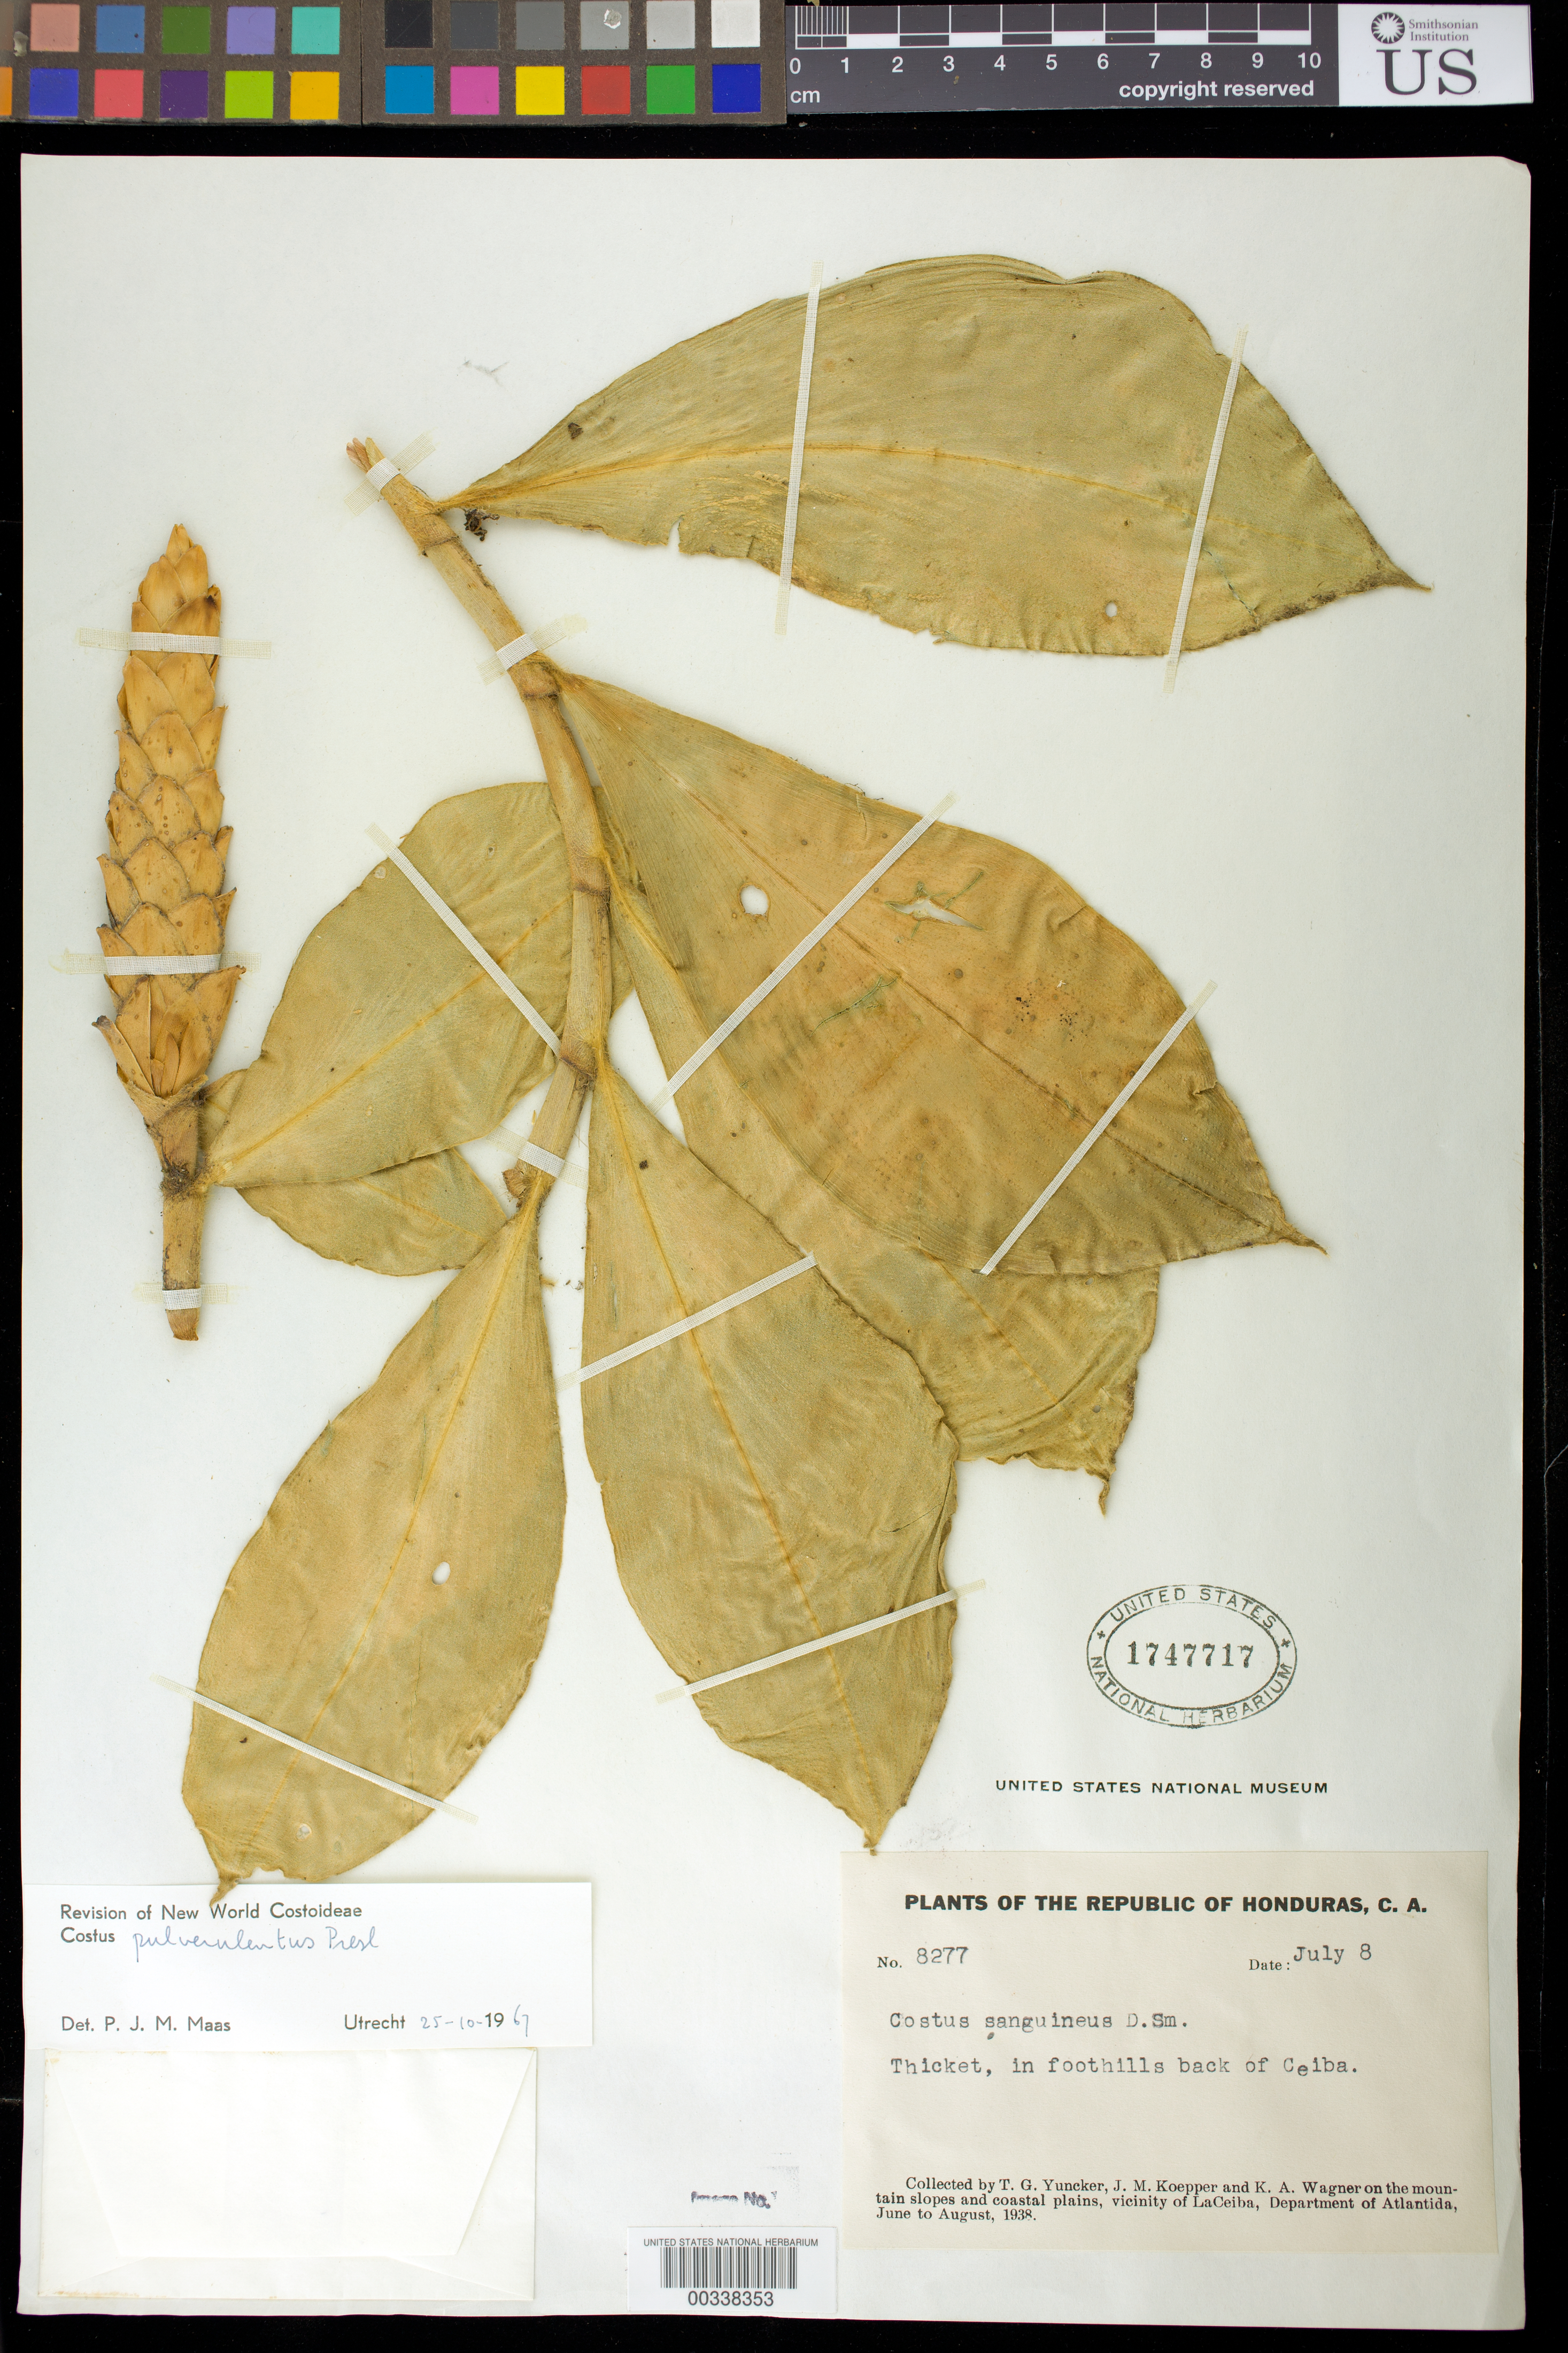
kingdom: Plantae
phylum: Tracheophyta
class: Liliopsida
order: Zingiberales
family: Costaceae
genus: Costus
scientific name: Costus pulverulentus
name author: C. Presl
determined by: Maas, Paul J. M.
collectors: T. G. Yuncker, J. M. Koepper & K. A. Wagner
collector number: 8277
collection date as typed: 08 Jul 1938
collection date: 1938-07-08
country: Honduras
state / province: Atlántida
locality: In foothills back of Ceiba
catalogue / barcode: US 1747717